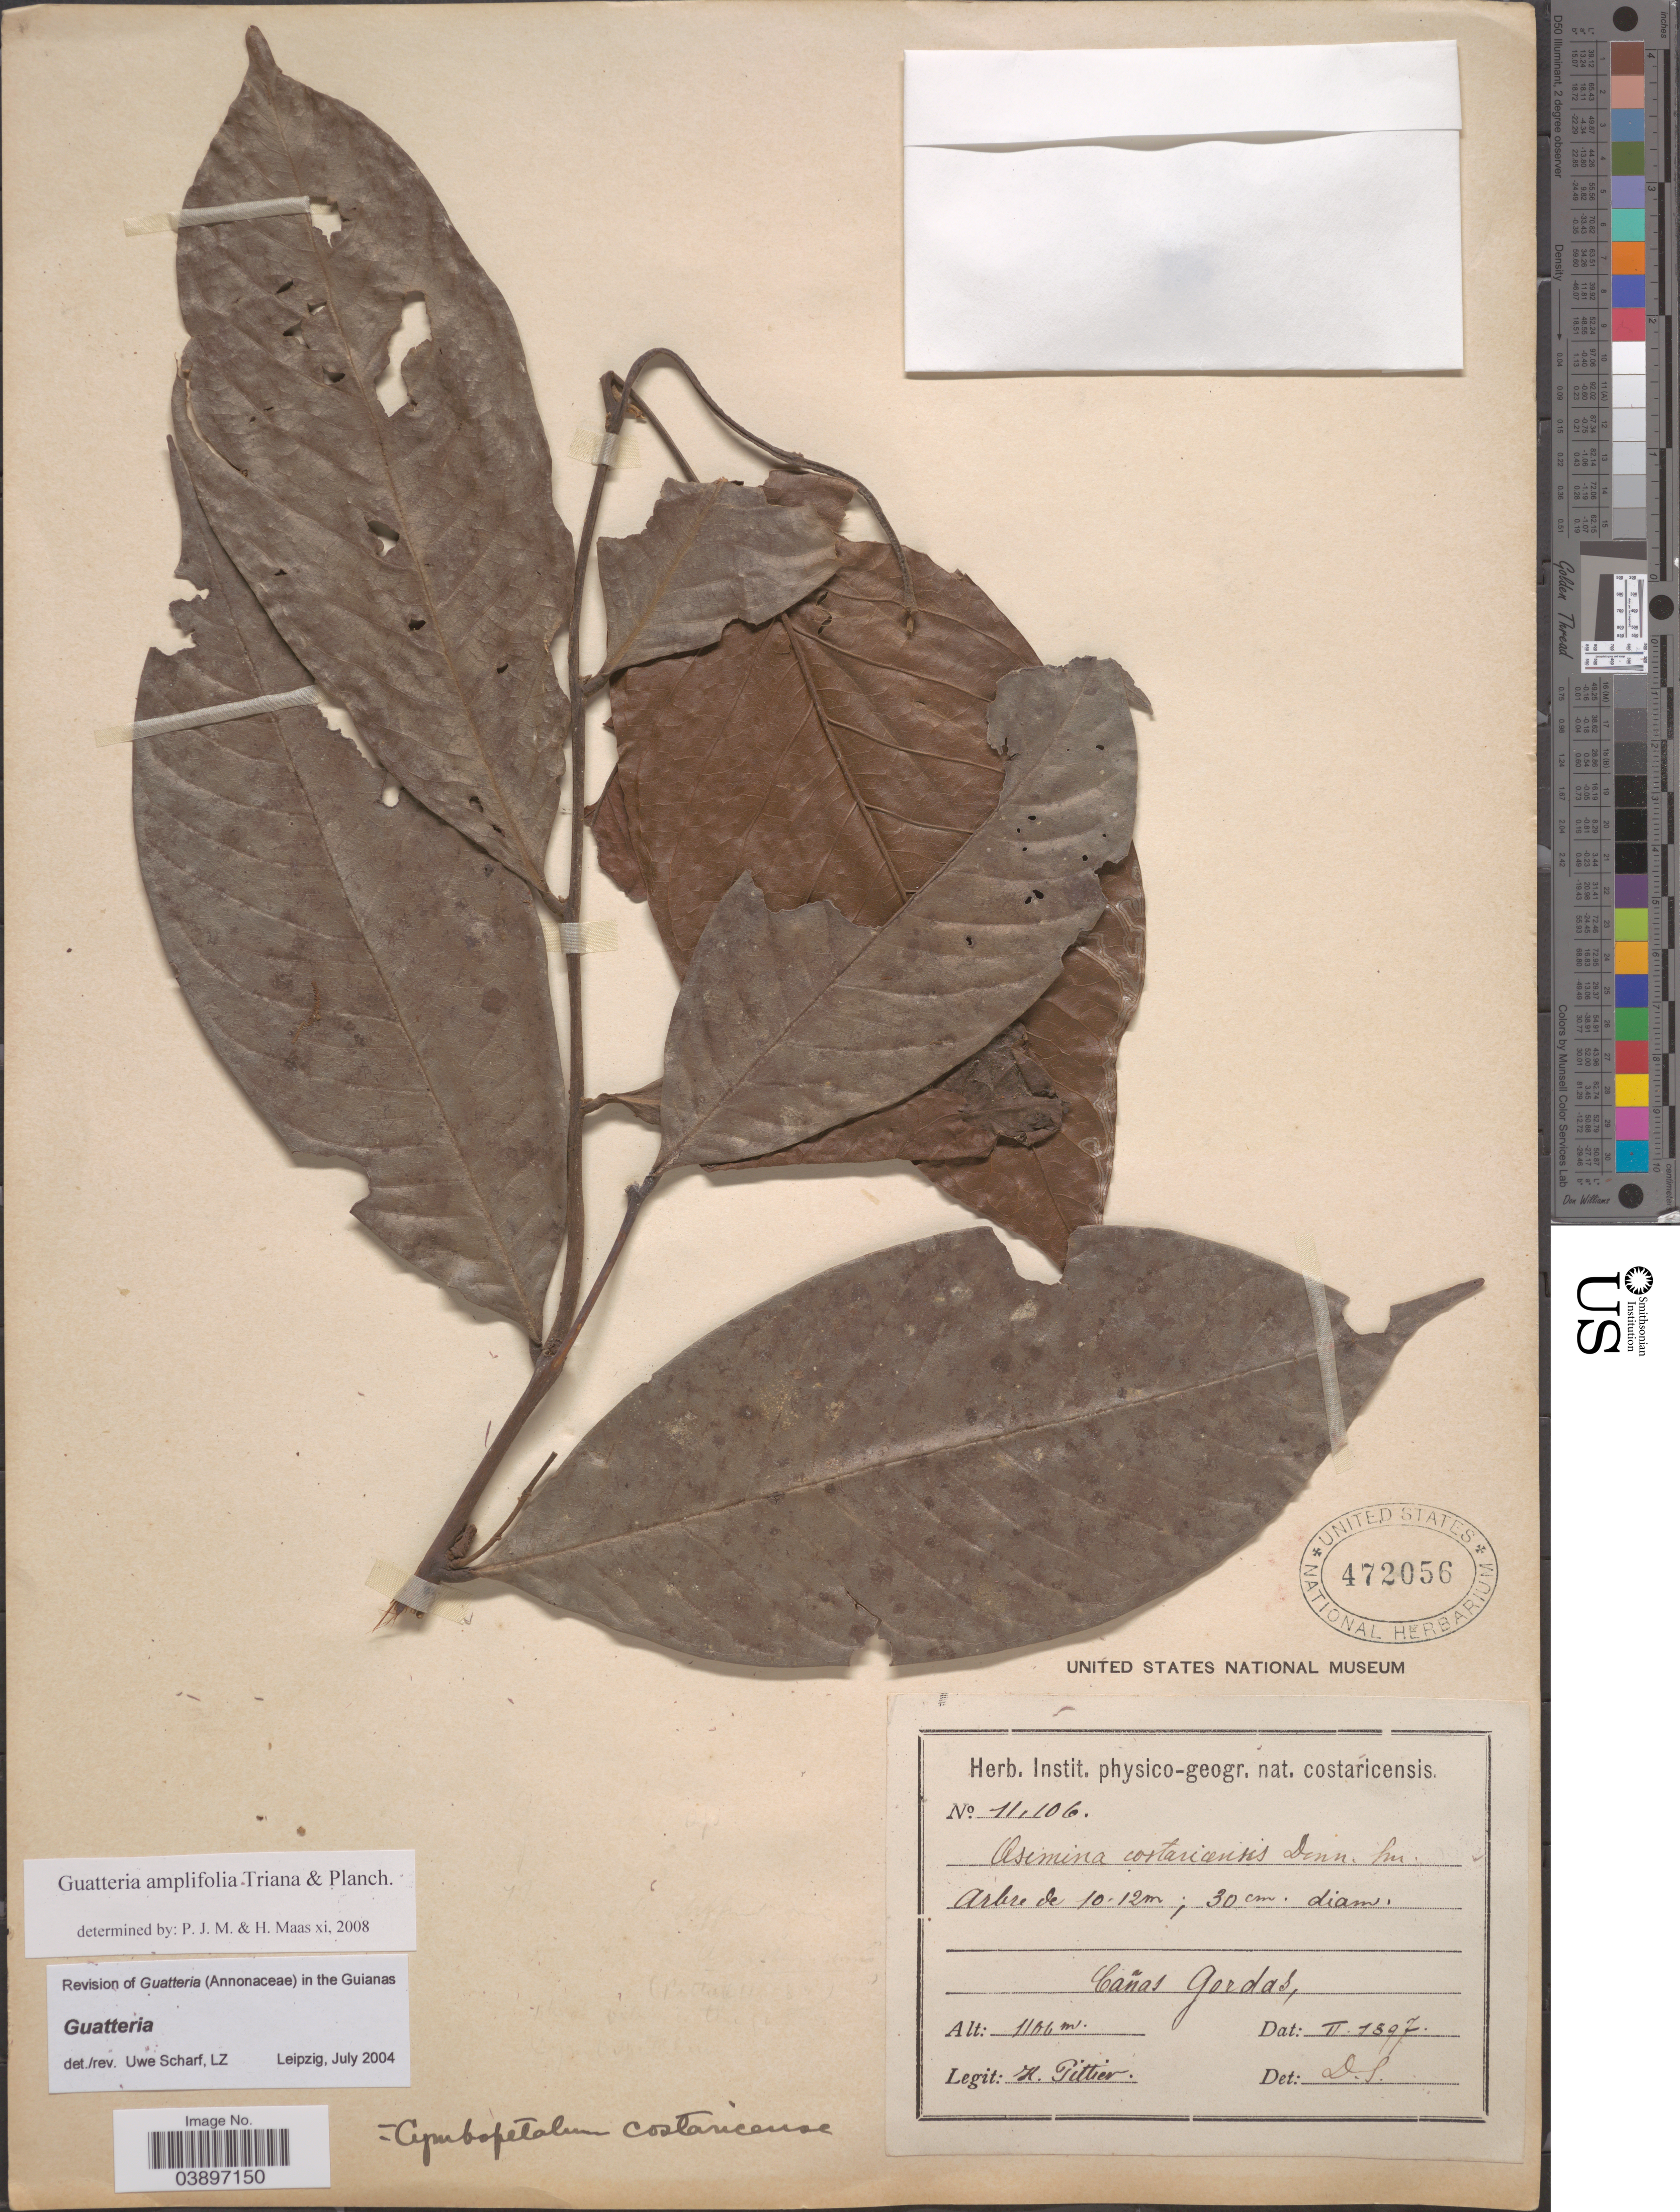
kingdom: Plantae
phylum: Tracheophyta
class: Magnoliopsida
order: Magnoliales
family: Annonaceae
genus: Guatteria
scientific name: Guatteria amplifolia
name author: Triana & Planch.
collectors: H. F. Pittier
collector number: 11106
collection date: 1897-02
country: Costa Rica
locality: Cañas Gordas.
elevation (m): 1100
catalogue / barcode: US 472056